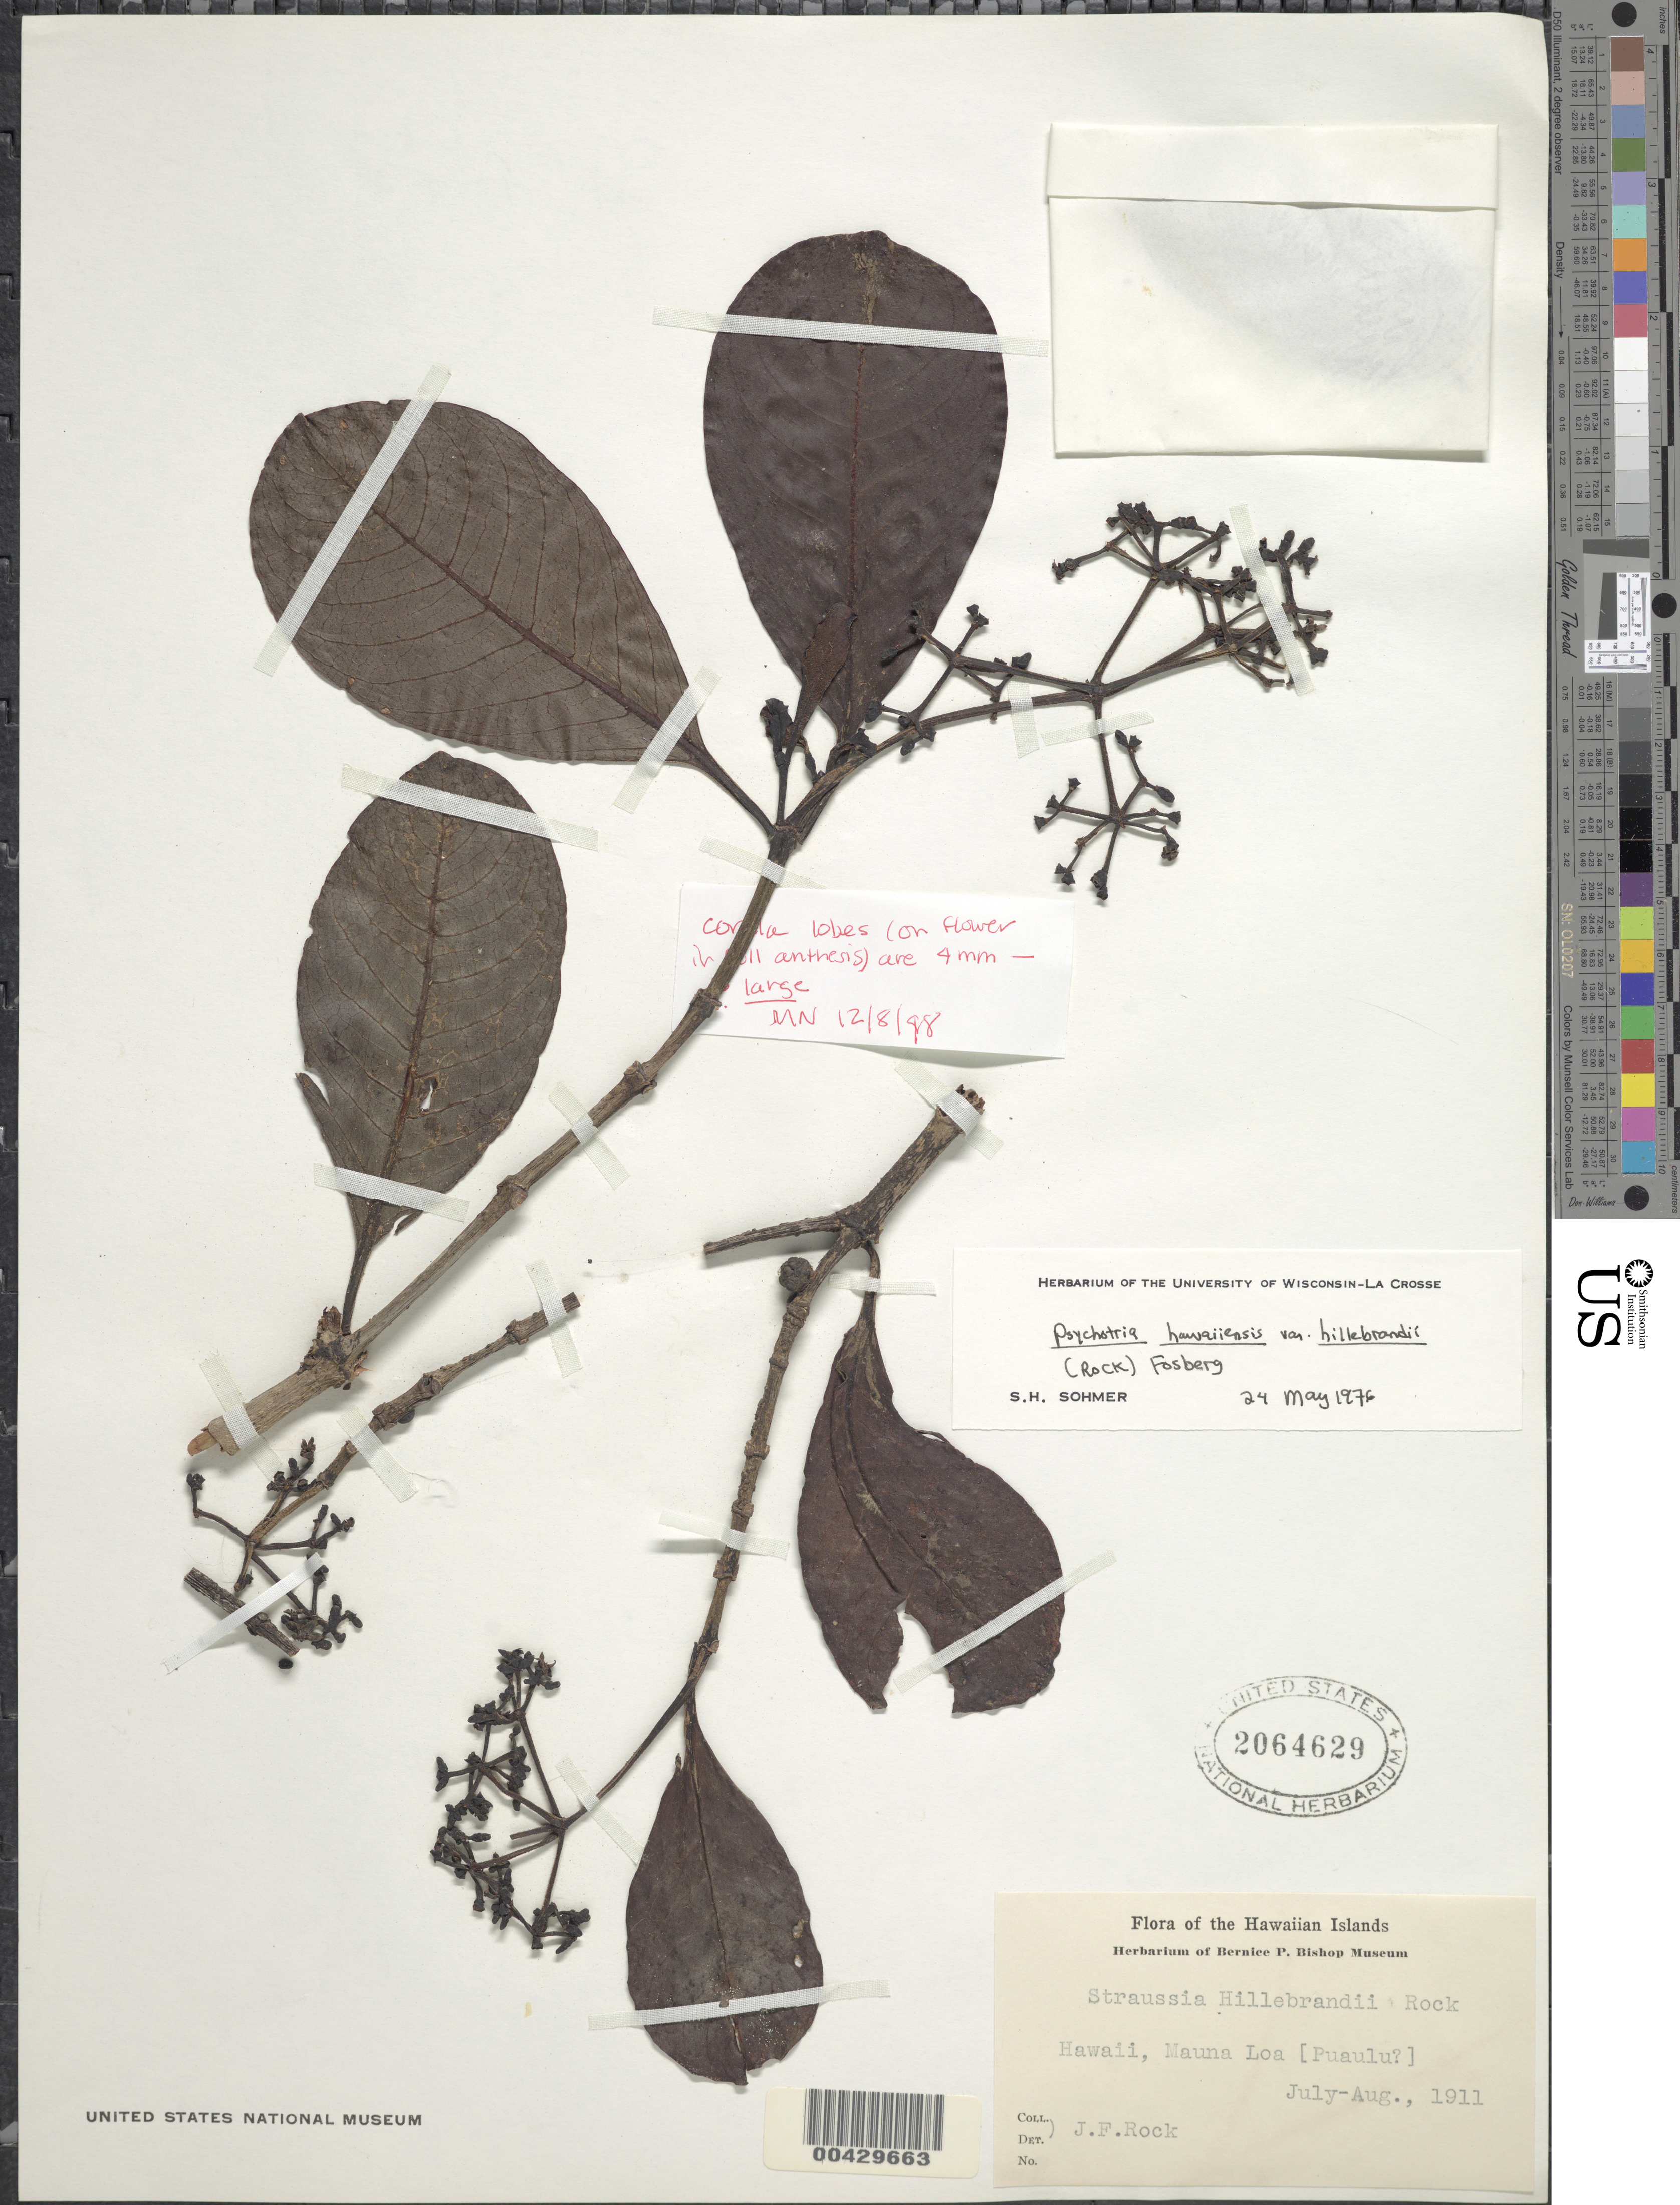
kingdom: Plantae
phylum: Tracheophyta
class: Magnoliopsida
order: Gentianales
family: Rubiaceae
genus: Psychotria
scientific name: Psychotria hawaiiensis var. hillebrandii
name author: (A. Gray) Fosberg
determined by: Sohmer, S. H.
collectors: J. F. Rock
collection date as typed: Jul 1911 to Aug 1911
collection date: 1911-07/1911-08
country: United States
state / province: Hawaii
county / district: Hawaii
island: Hawaii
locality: Mauna Loa (Puaulu?)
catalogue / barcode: US 2064629